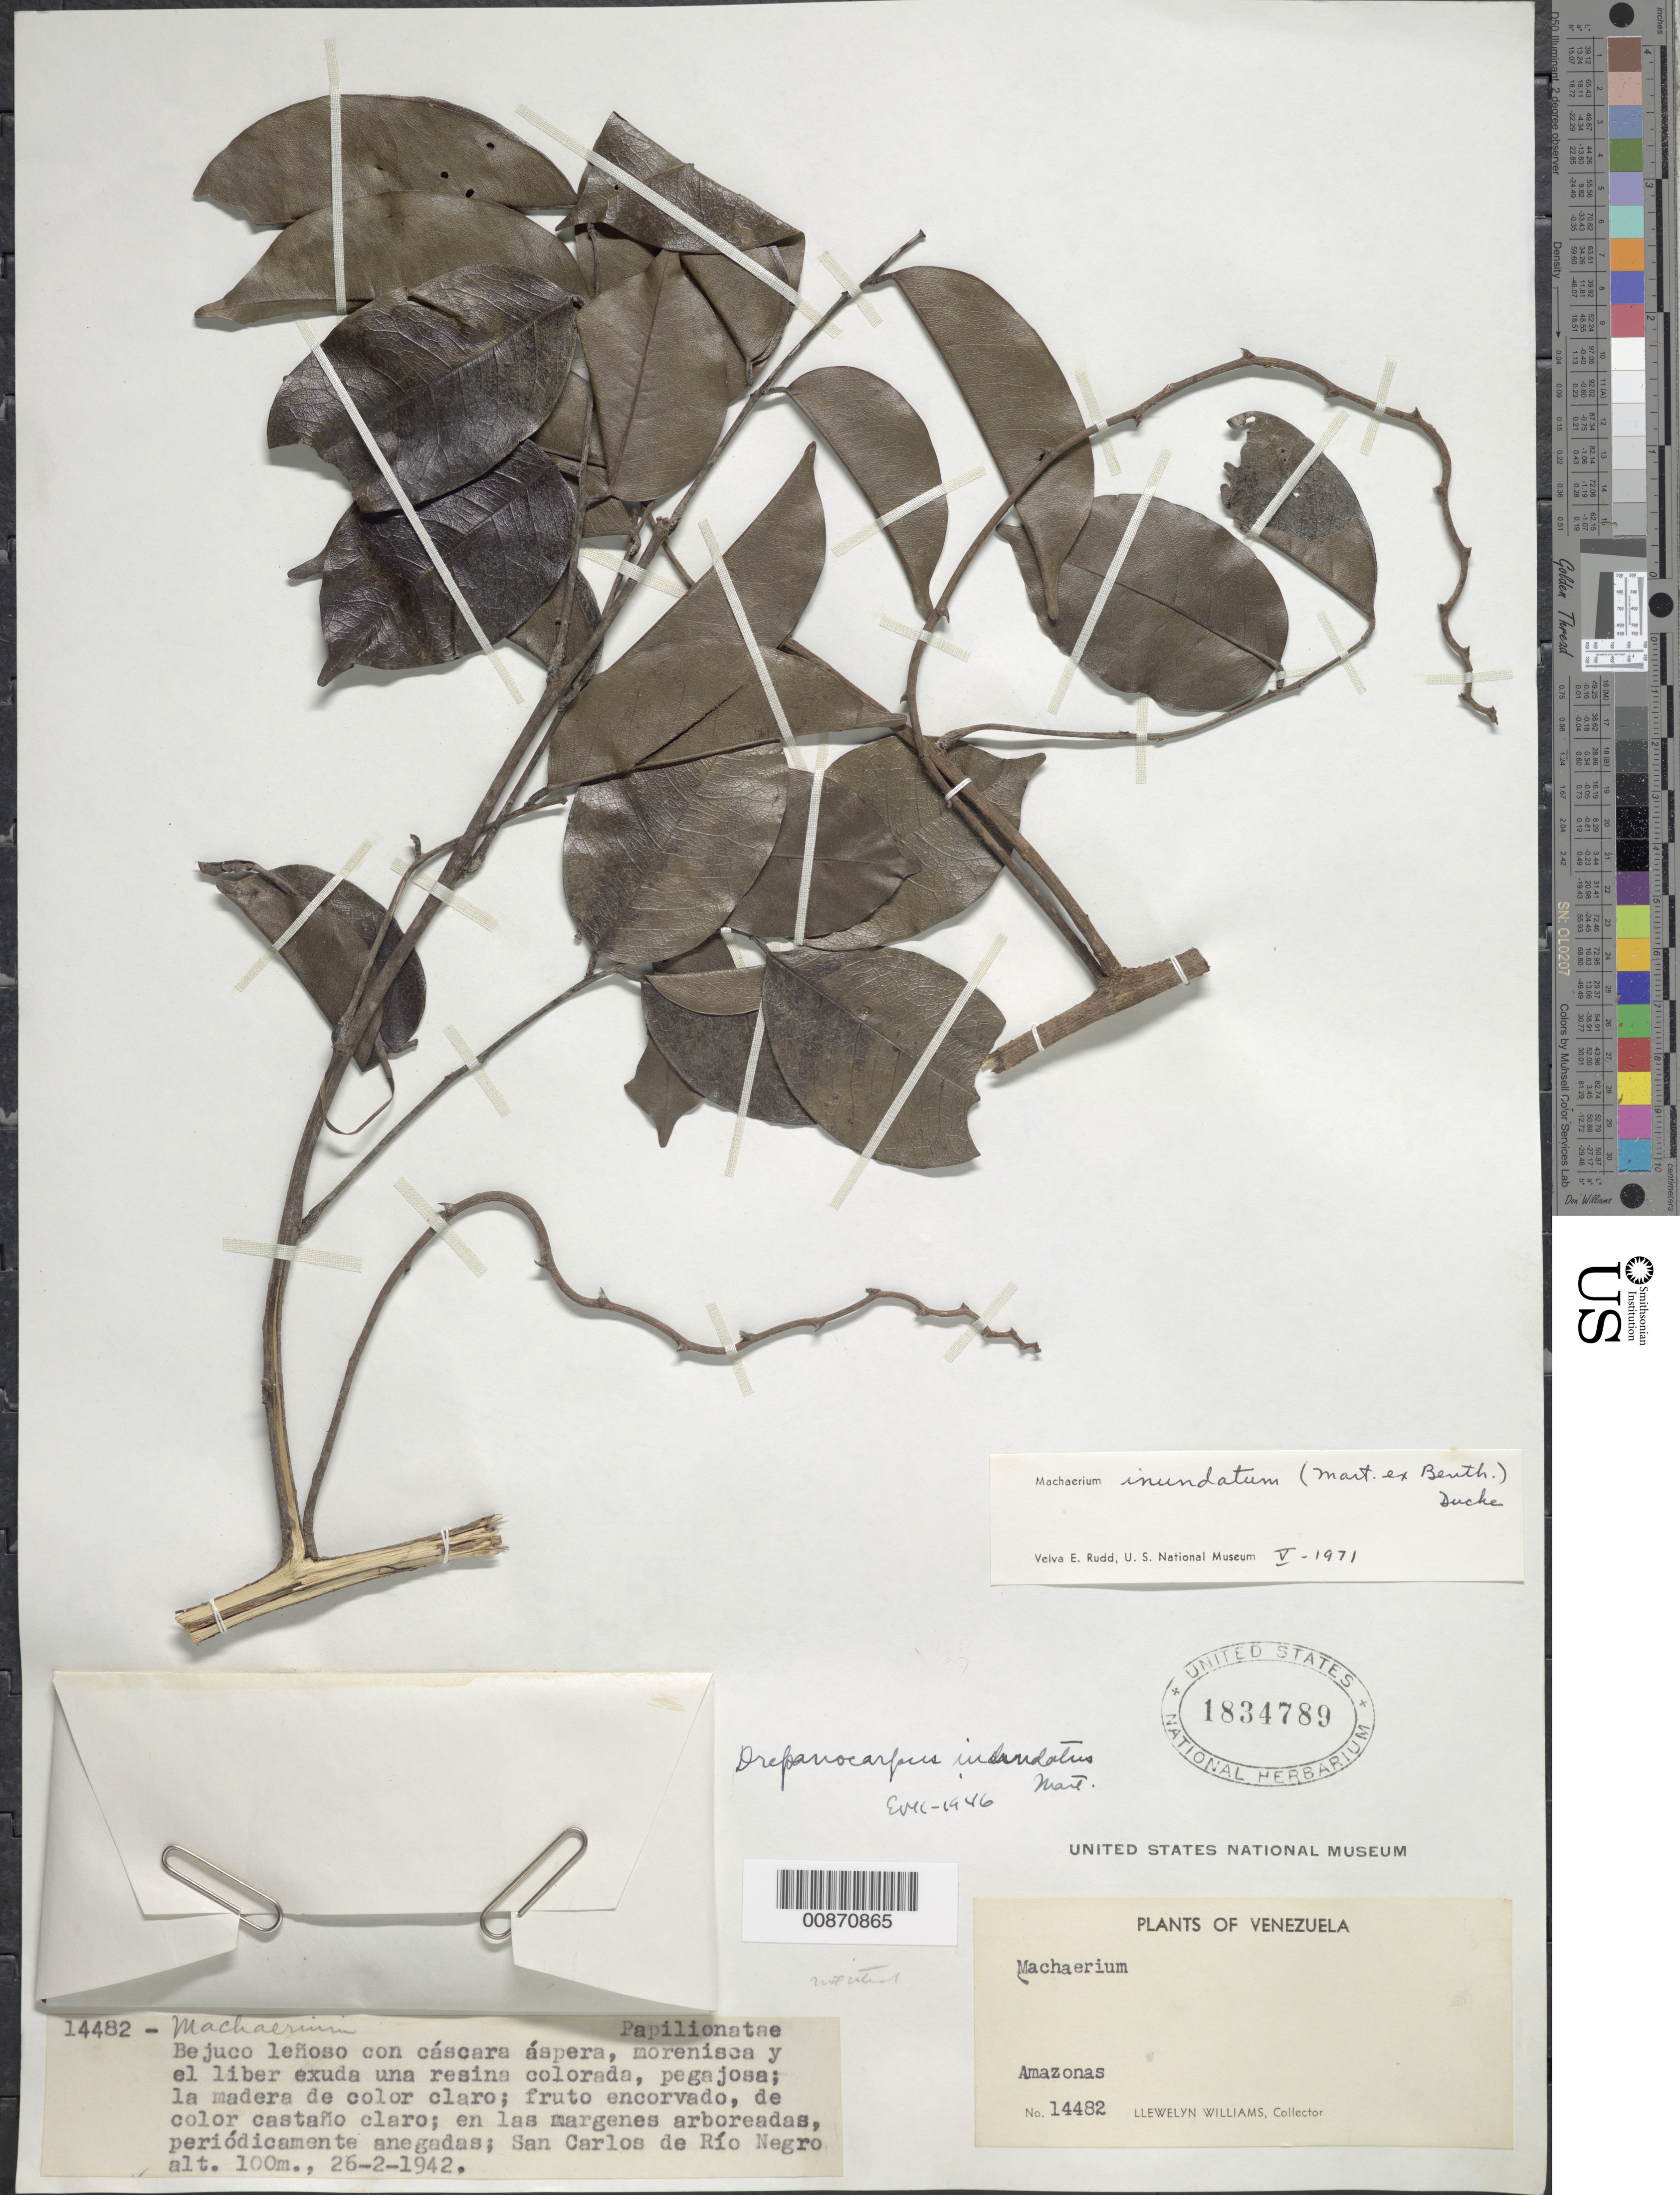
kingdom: Plantae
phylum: Tracheophyta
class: Magnoliopsida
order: Fabales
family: Fabaceae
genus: Machaerium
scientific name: Machaerium inundatum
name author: (Mart. ex Benth.) Ducke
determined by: Rudd, V. E.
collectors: Ll. Williams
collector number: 14482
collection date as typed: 26-Feb-42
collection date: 1942-02-26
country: Venezuela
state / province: Amazonas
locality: San Carlos de Río Negro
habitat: Margenes arboreadas, periodicamente enegadas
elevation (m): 100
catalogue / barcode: US 1834789